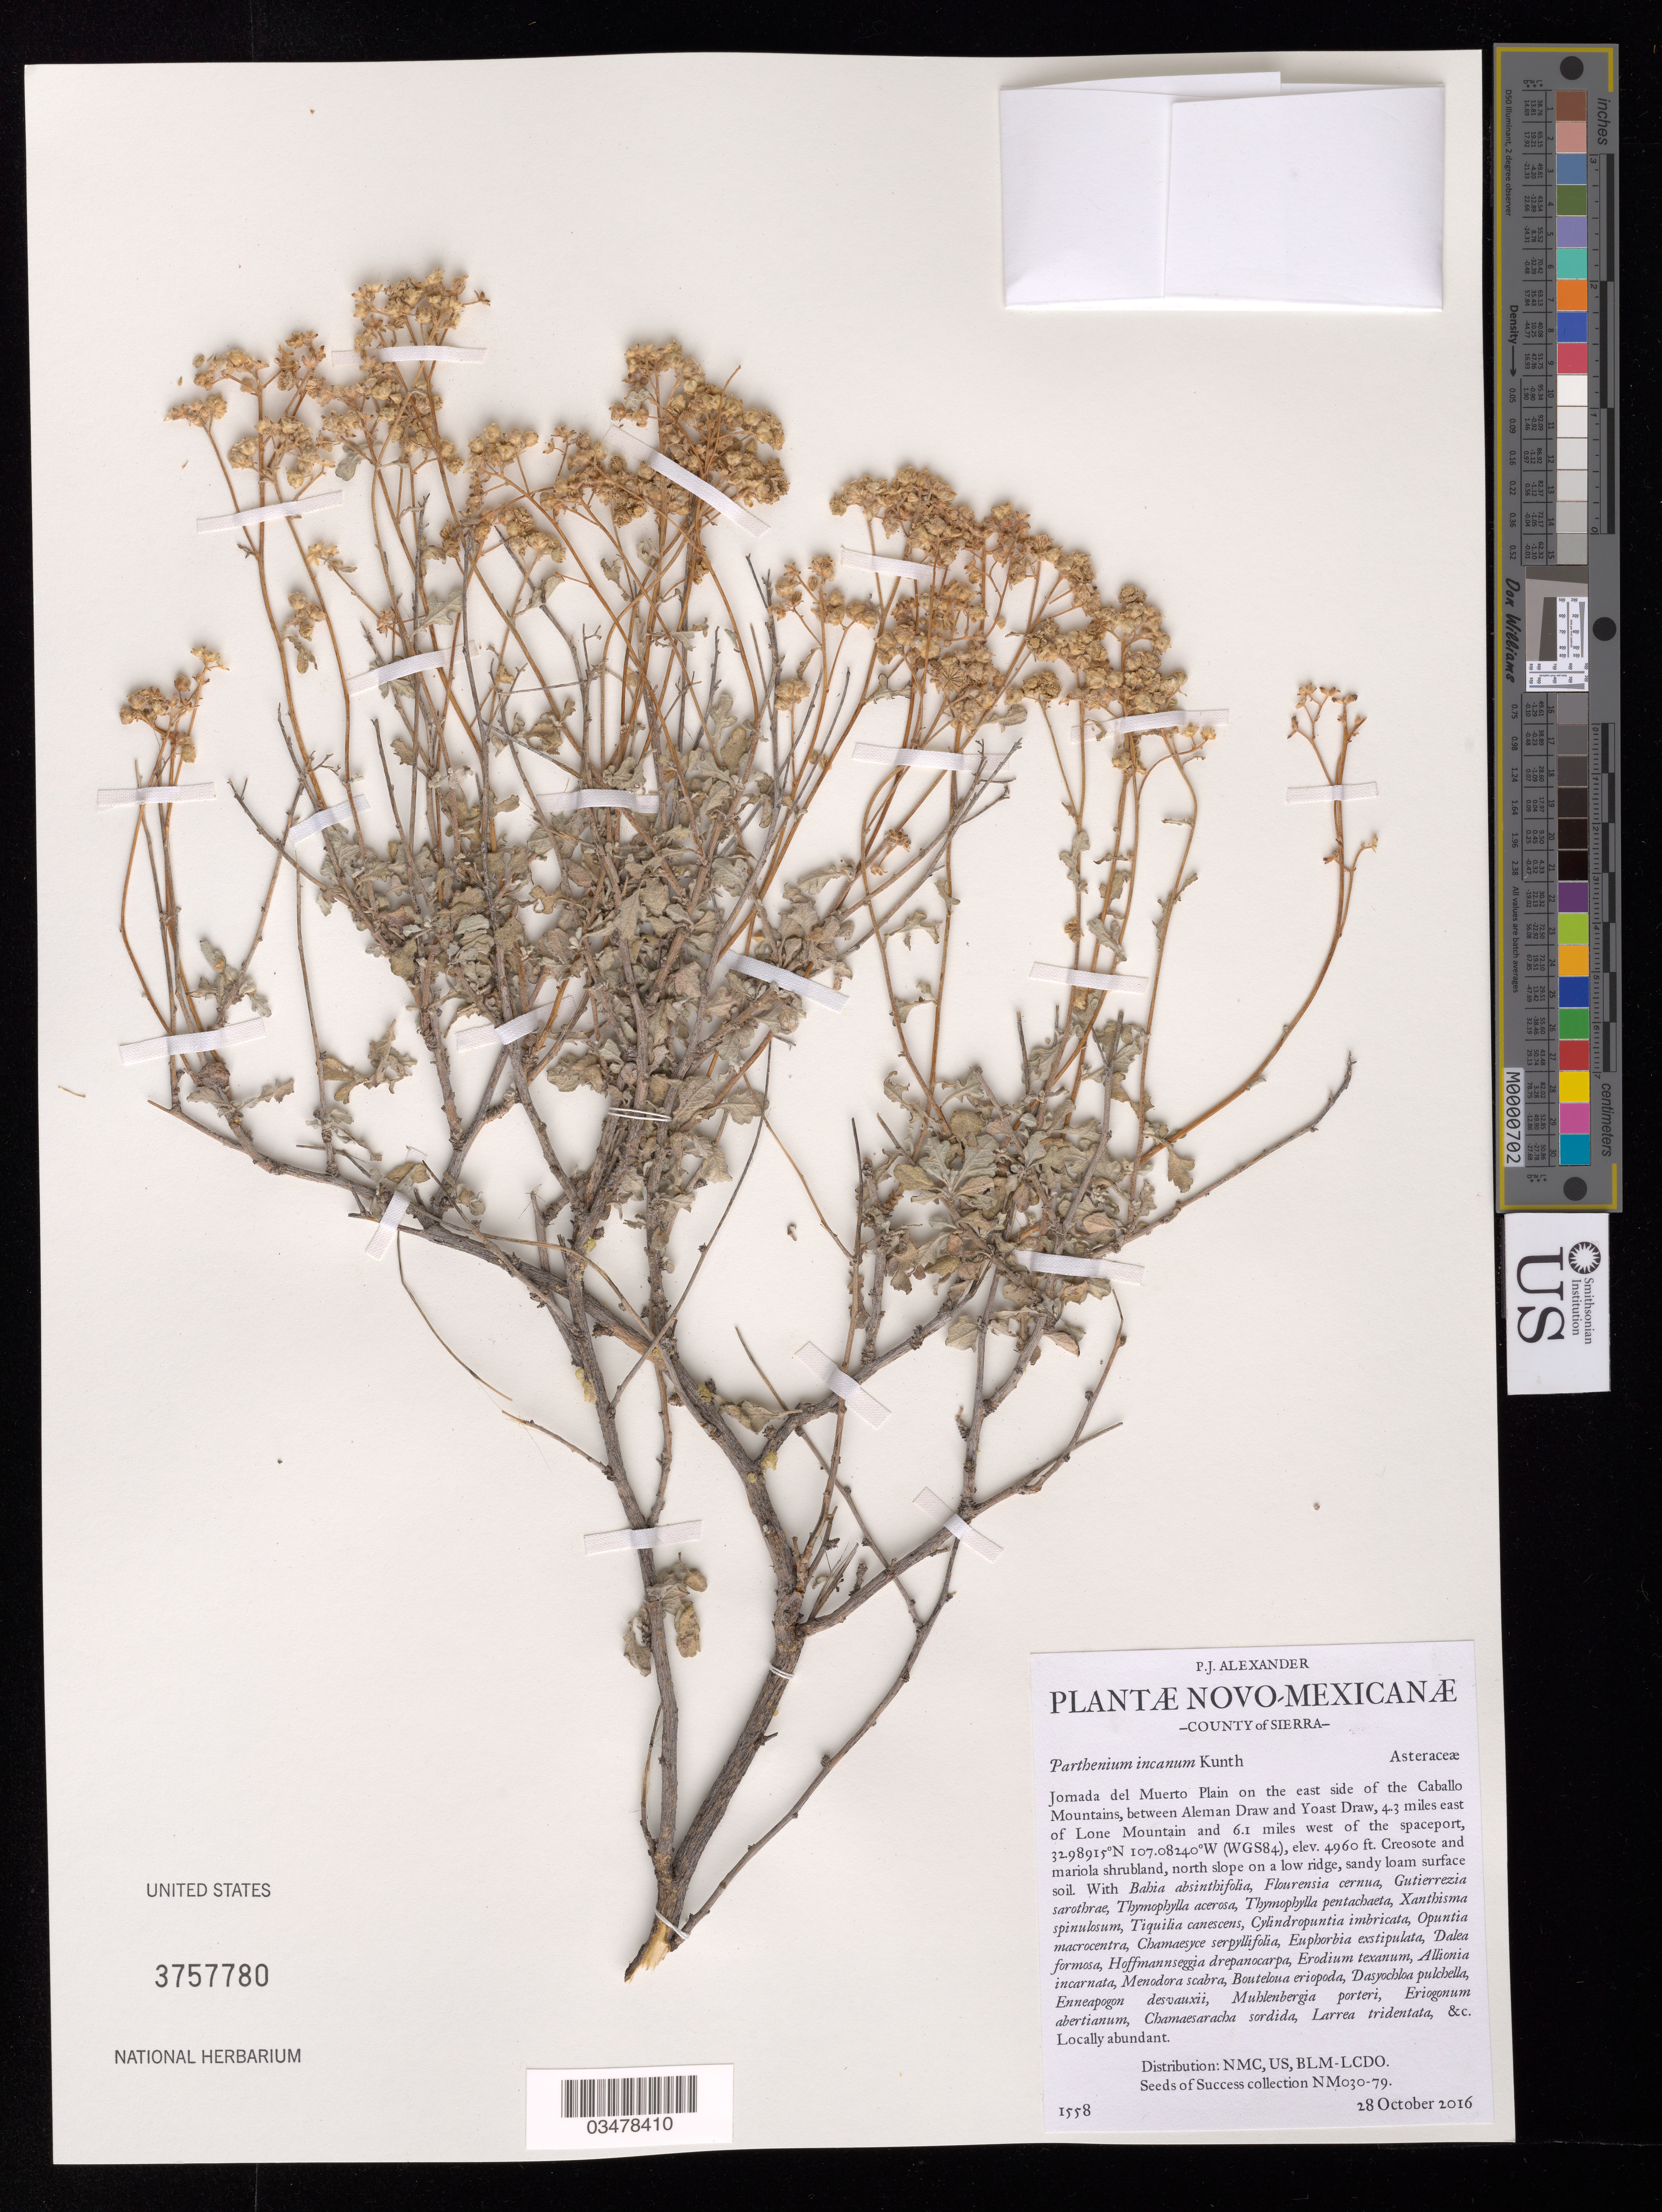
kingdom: Plantae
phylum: Tracheophyta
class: Magnoliopsida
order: Asterales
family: Asteraceae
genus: Parthenium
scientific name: Parthenium incanum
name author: Kunth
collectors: P. Alexander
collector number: NM030-079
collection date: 2016-10-28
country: United States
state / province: New Mexico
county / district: Sierra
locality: Allotment 16056, McClenan Ranch. Jornada del Muerto Plain, E side of the Caballo Mtns, between Aleman Draw and Yoast Draw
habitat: Creosote and mariola shrubland on a low ridge. Ecological site: Gravelly (R042XB010NM). With Dalea formosa, Allionia incarnata, Menodora scabra, etc.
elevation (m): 1512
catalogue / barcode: US 3757780